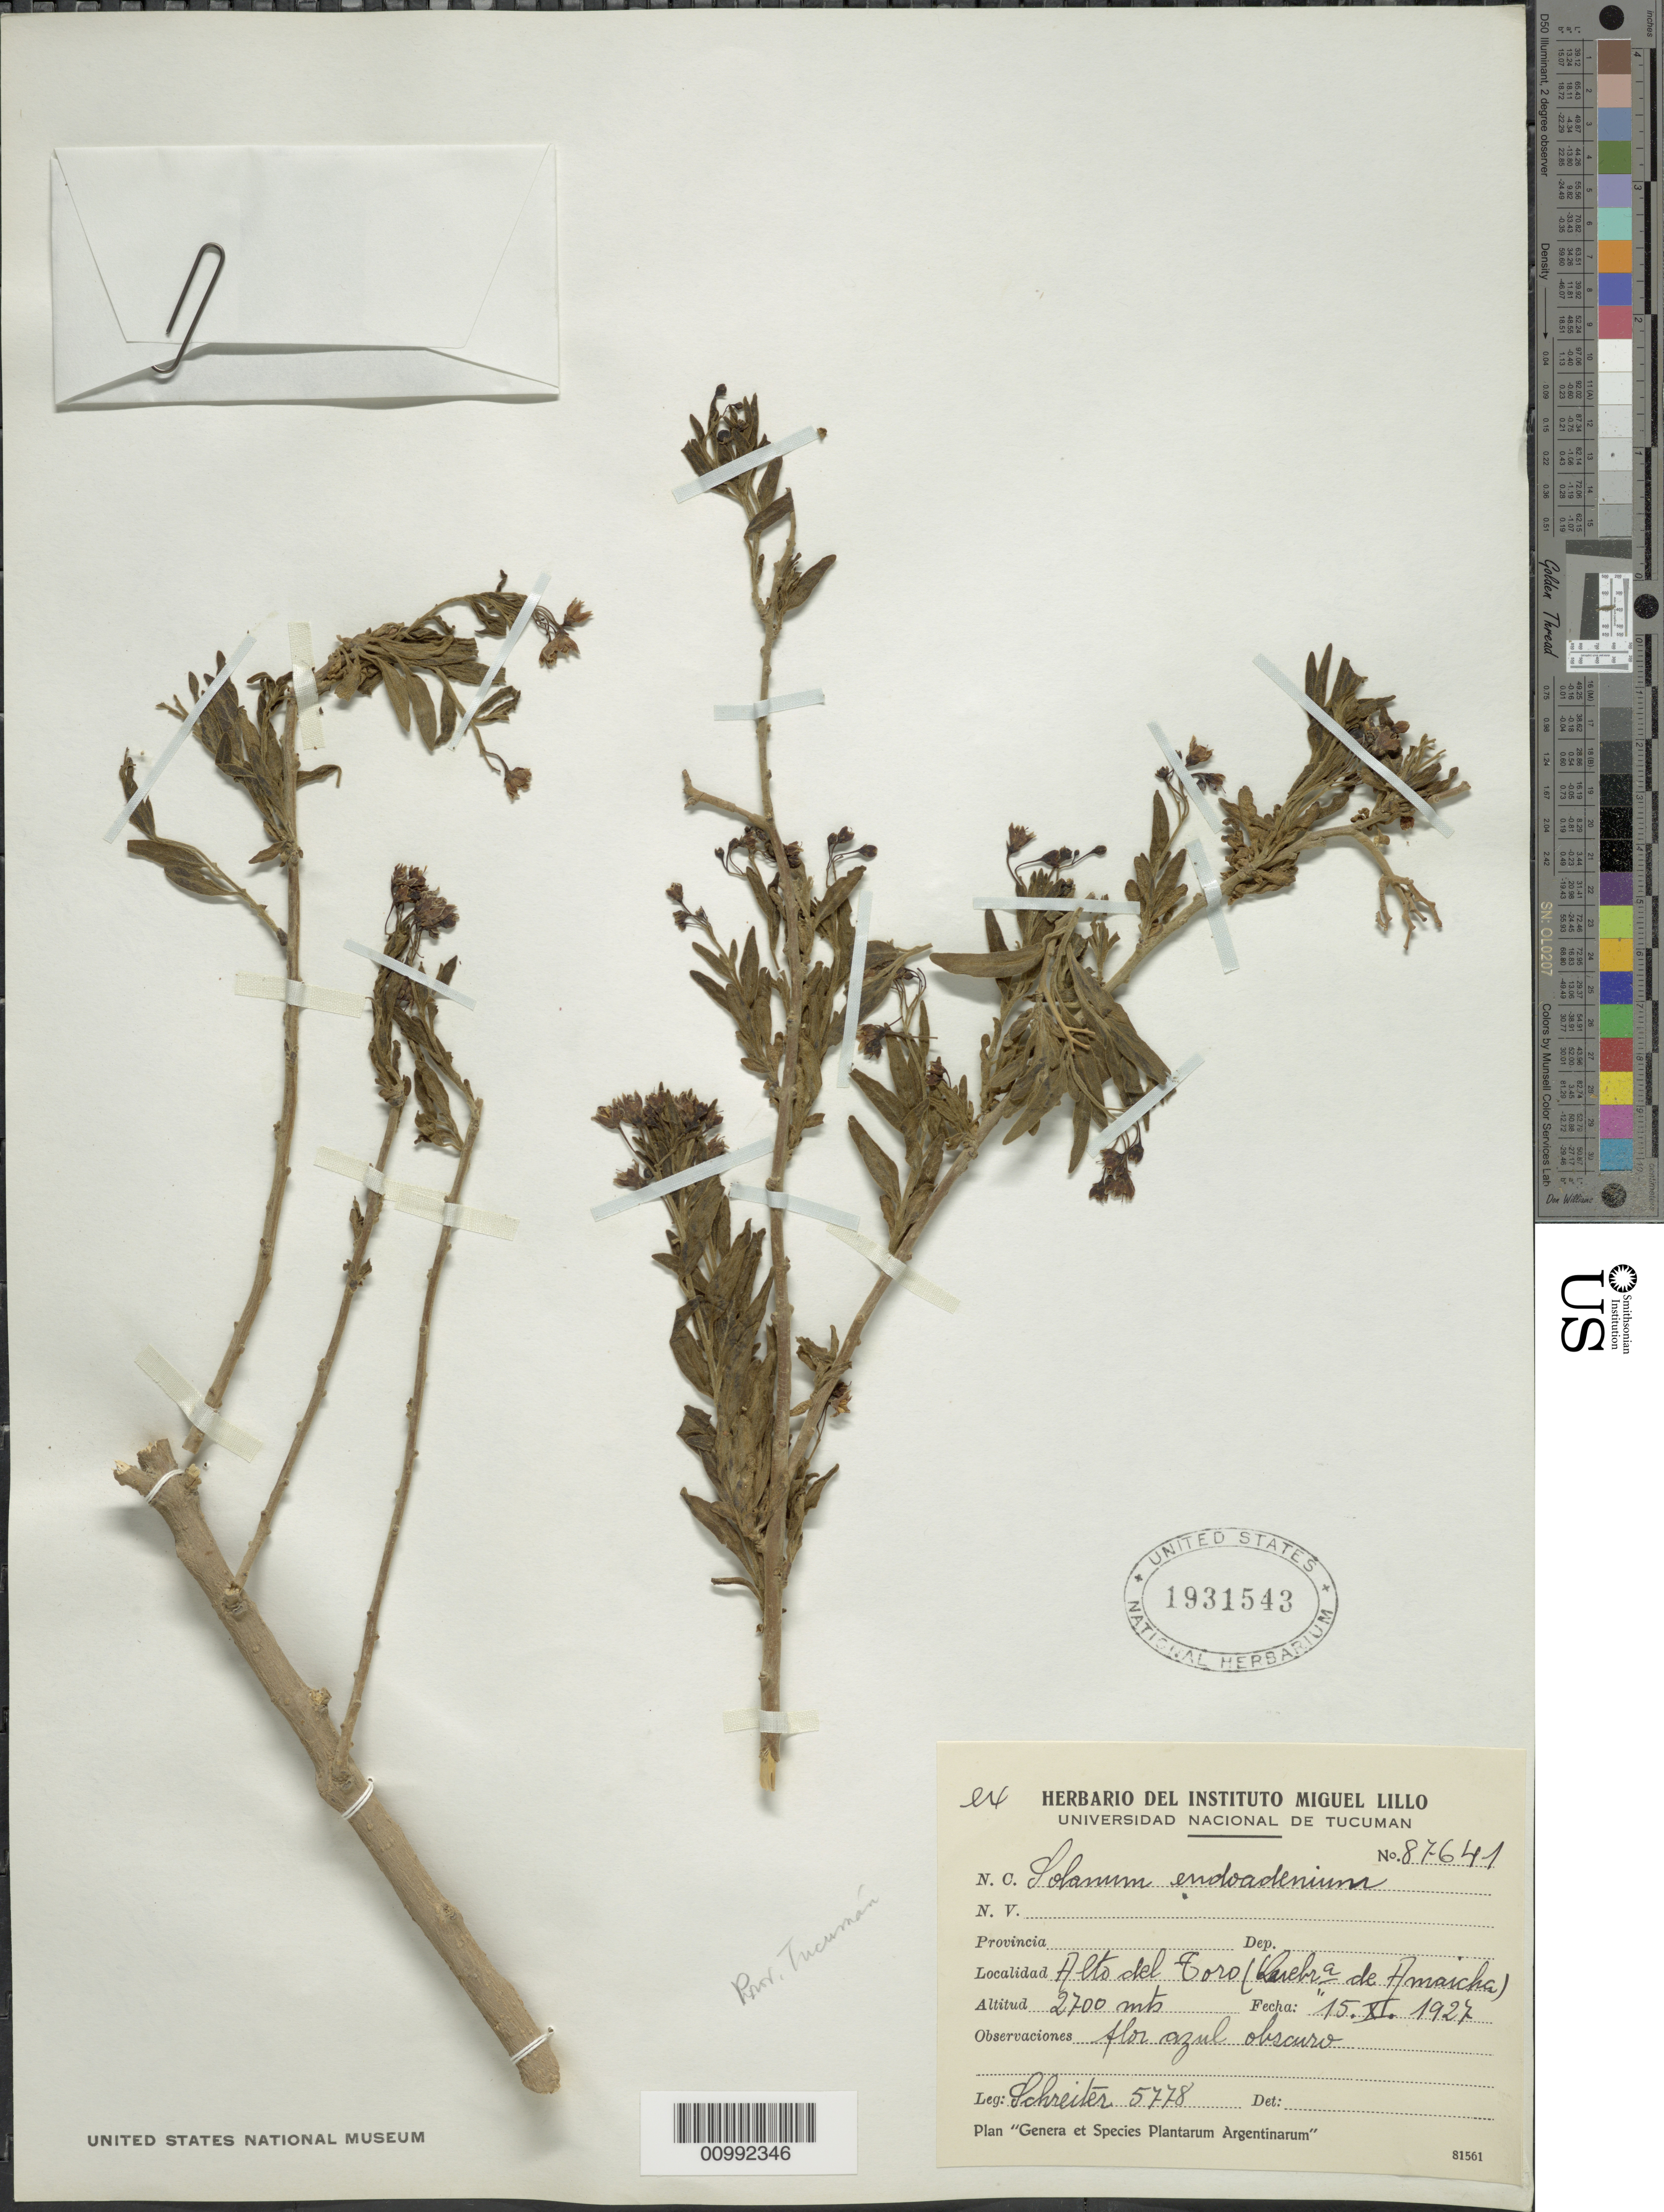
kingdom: Plantae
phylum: Tracheophyta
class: Magnoliopsida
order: Solanales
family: Solanaceae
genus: Solanum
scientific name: Solanum endoadenium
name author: Bitter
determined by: Knapp, S. D.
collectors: R. Schreiter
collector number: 5778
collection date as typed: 15 Nov 1927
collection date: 1927-11-15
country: Argentina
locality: Alto de Toro, Quebrada de Amaischa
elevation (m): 2700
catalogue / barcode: US 1931543